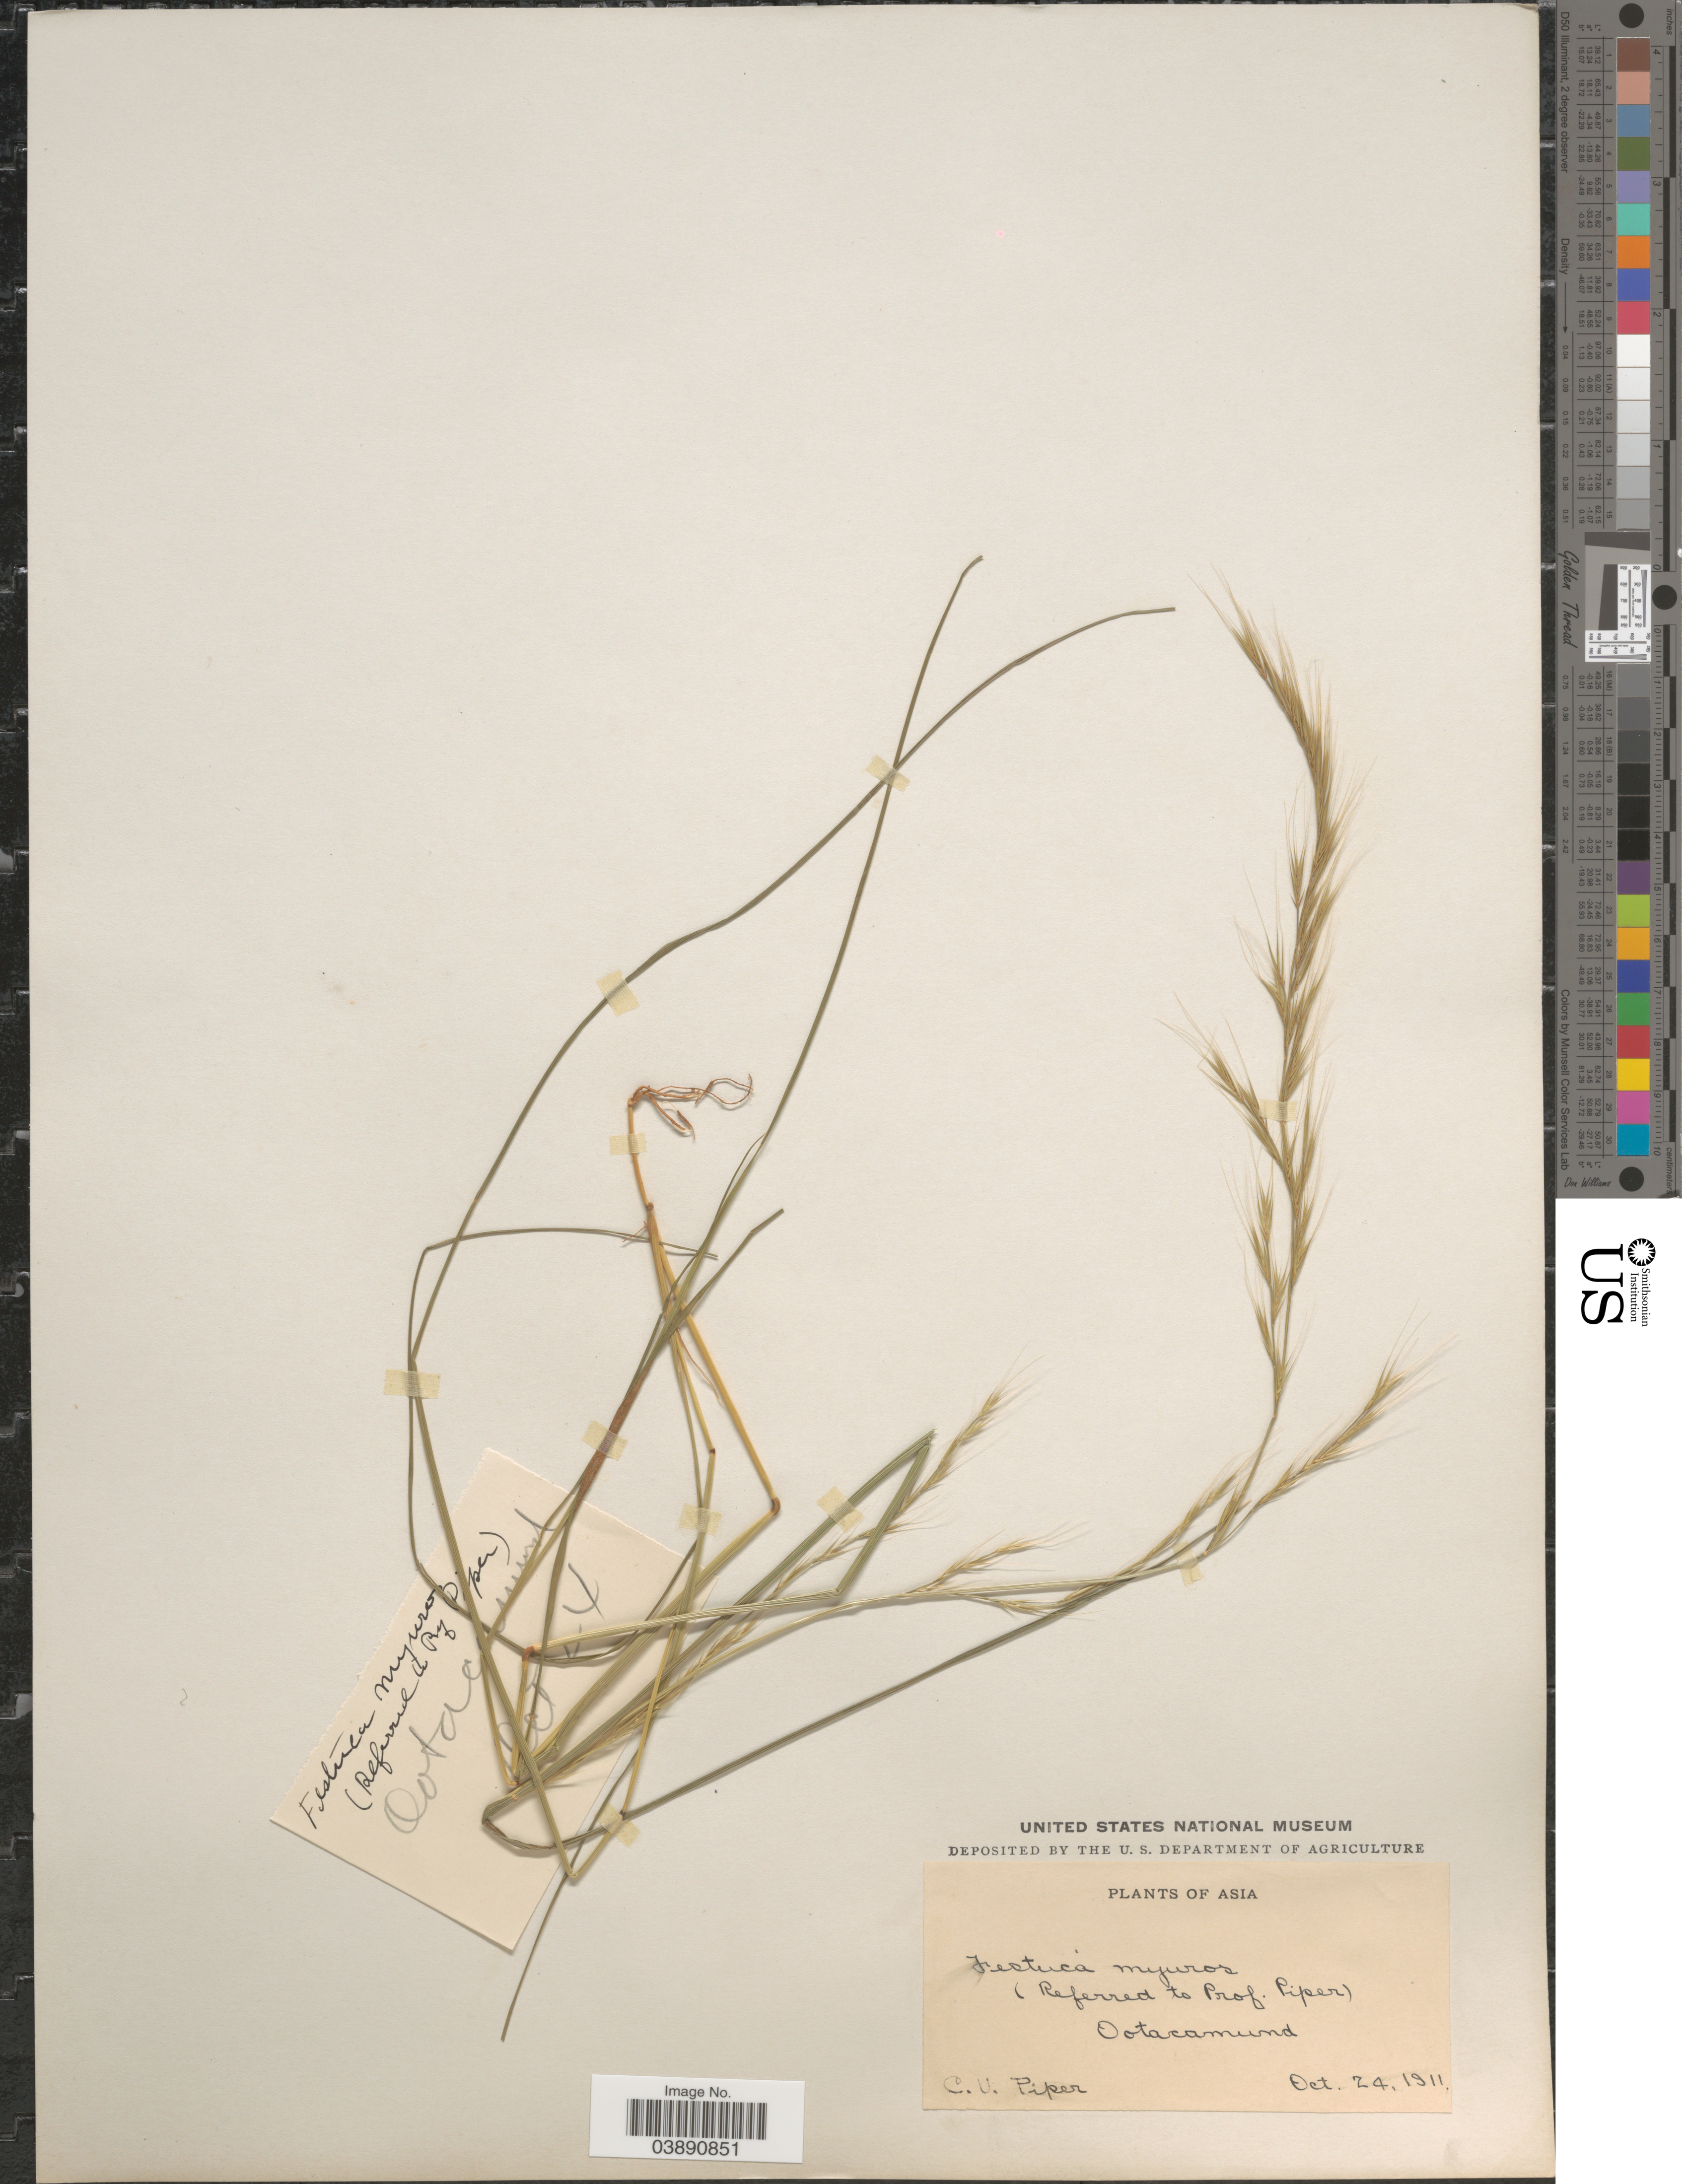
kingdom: Plantae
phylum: Tracheophyta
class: Liliopsida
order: Poales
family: Poaceae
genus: Festuca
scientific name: Festuca myuros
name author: L.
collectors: C. V. Piper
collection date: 1911-10-24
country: India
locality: Asia. Ootacamund.